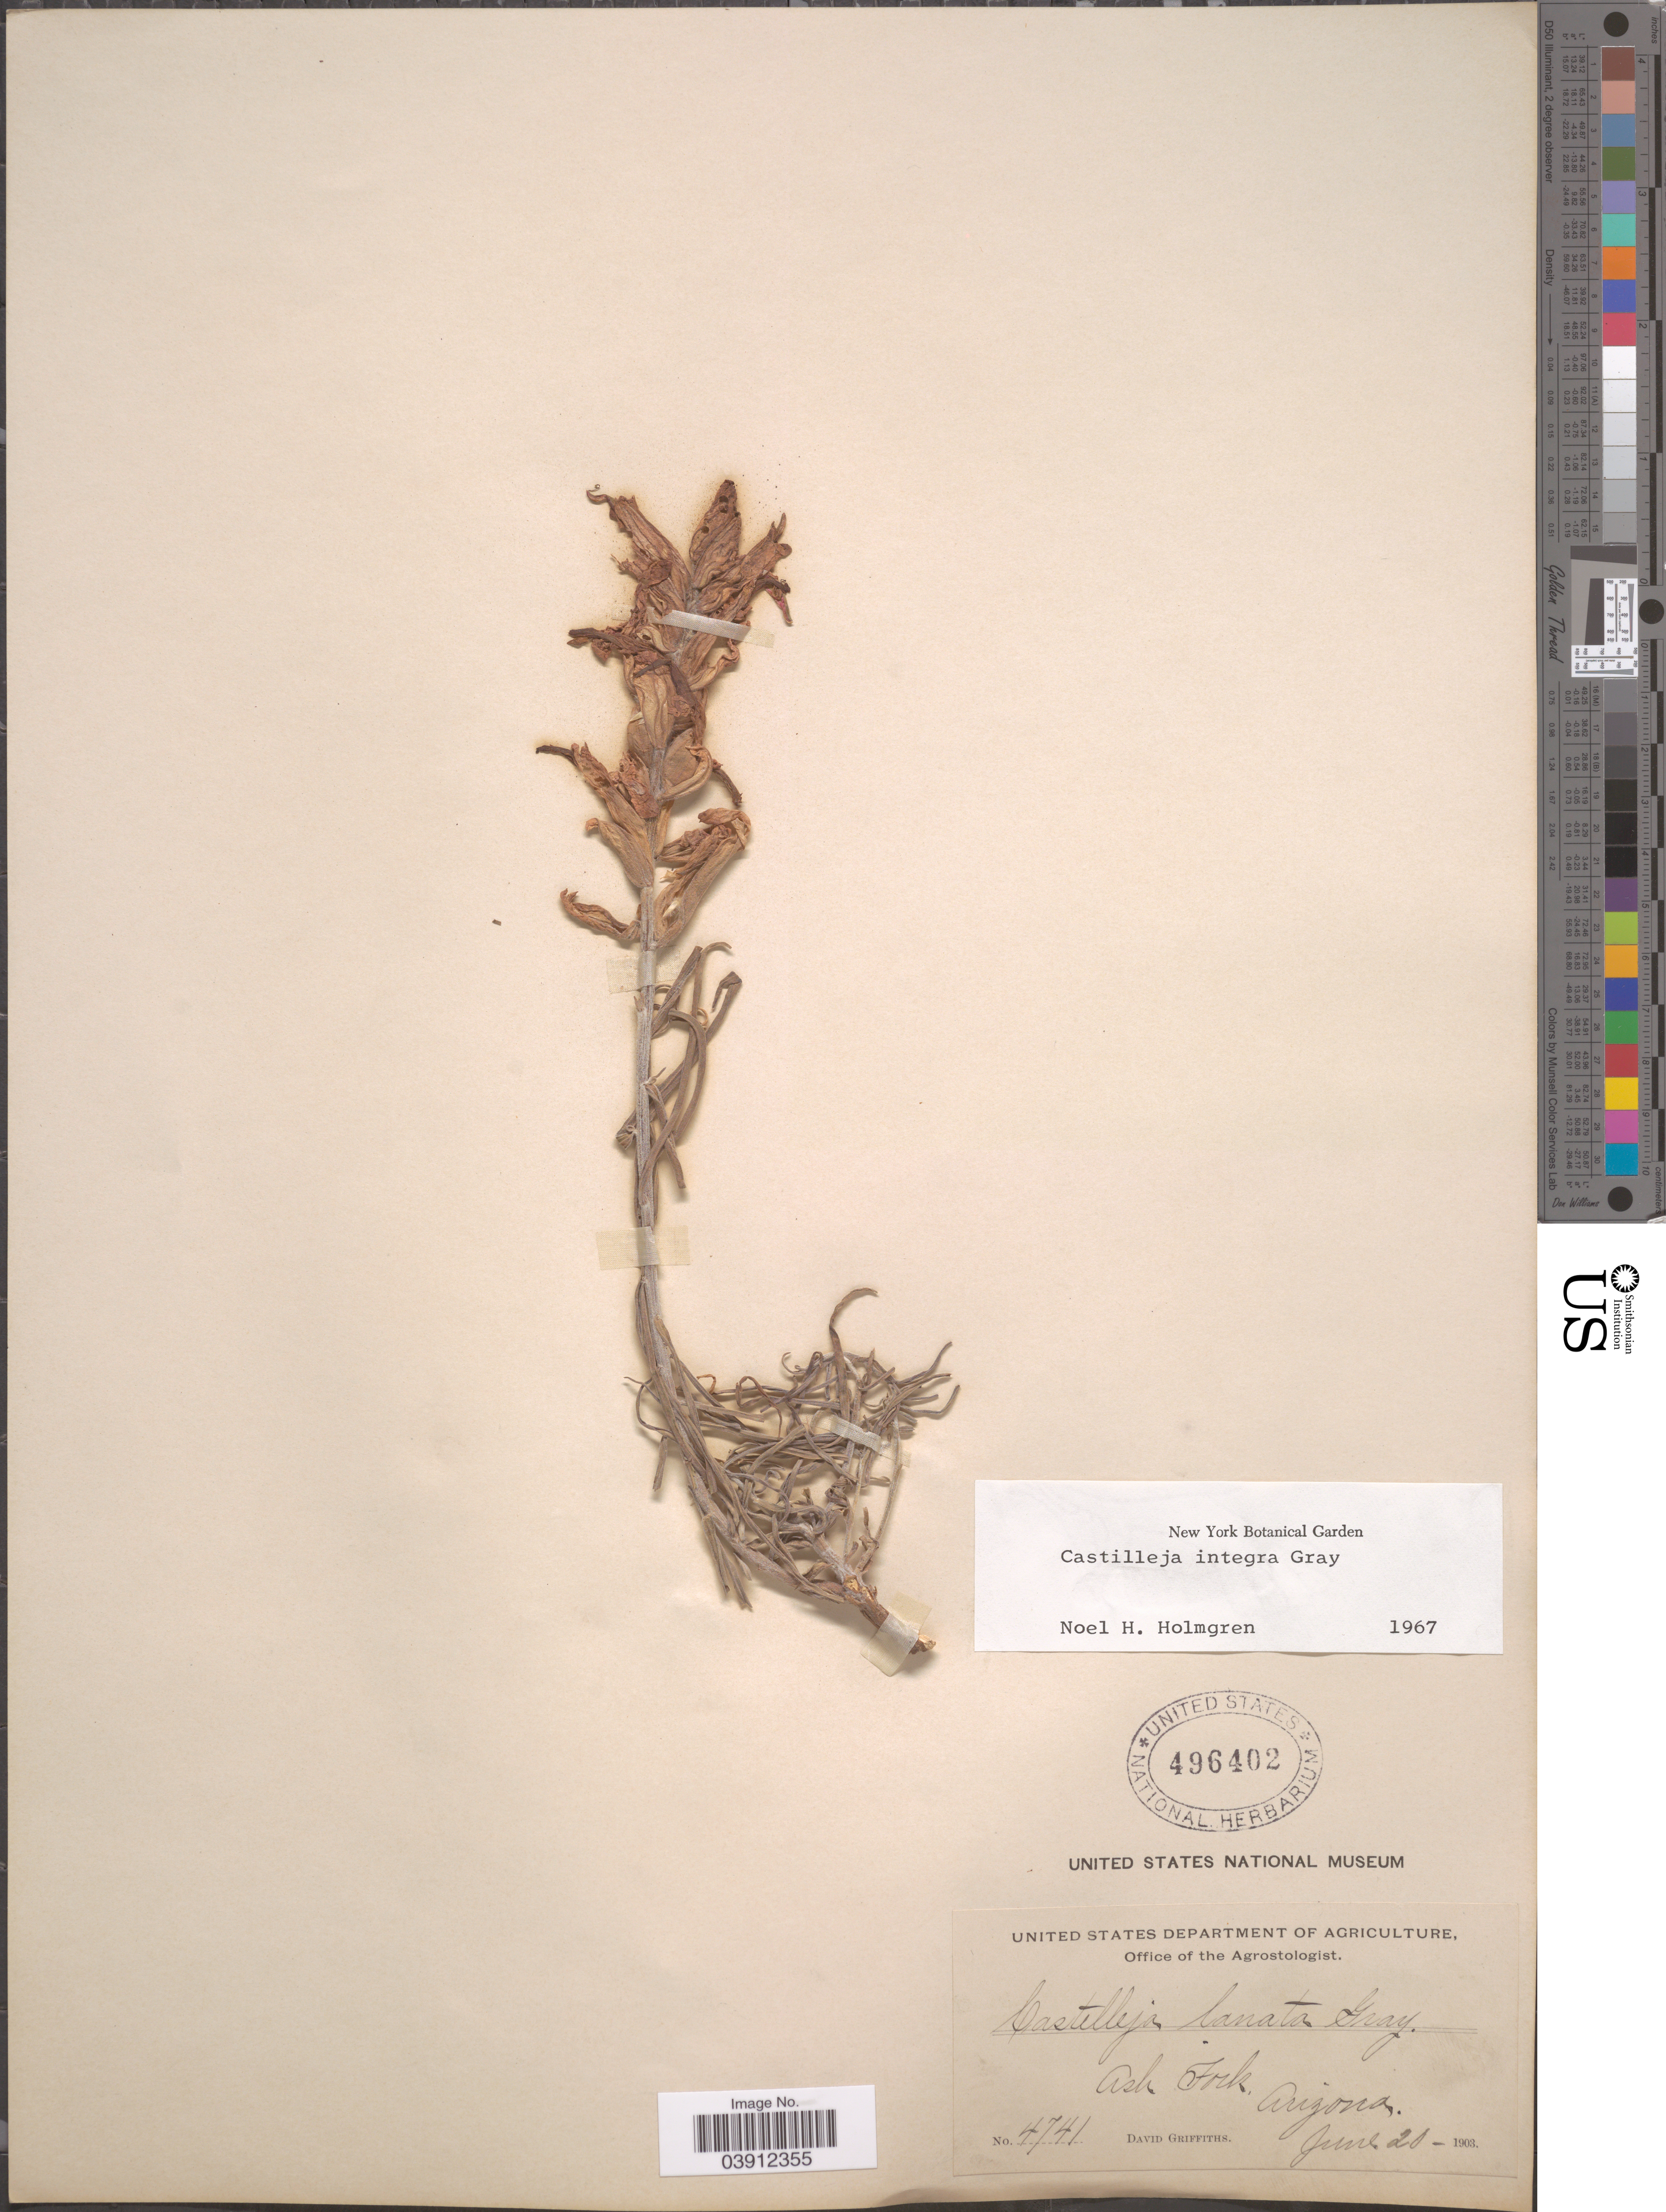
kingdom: Plantae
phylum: Tracheophyta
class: Magnoliopsida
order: Lamiales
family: Orobanchaceae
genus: Castilleja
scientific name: Castilleja integra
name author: A. Gray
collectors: D. Griffiths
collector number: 4741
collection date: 1903-06-20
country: United States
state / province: Arizona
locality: Ash Fork.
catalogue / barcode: US 496402